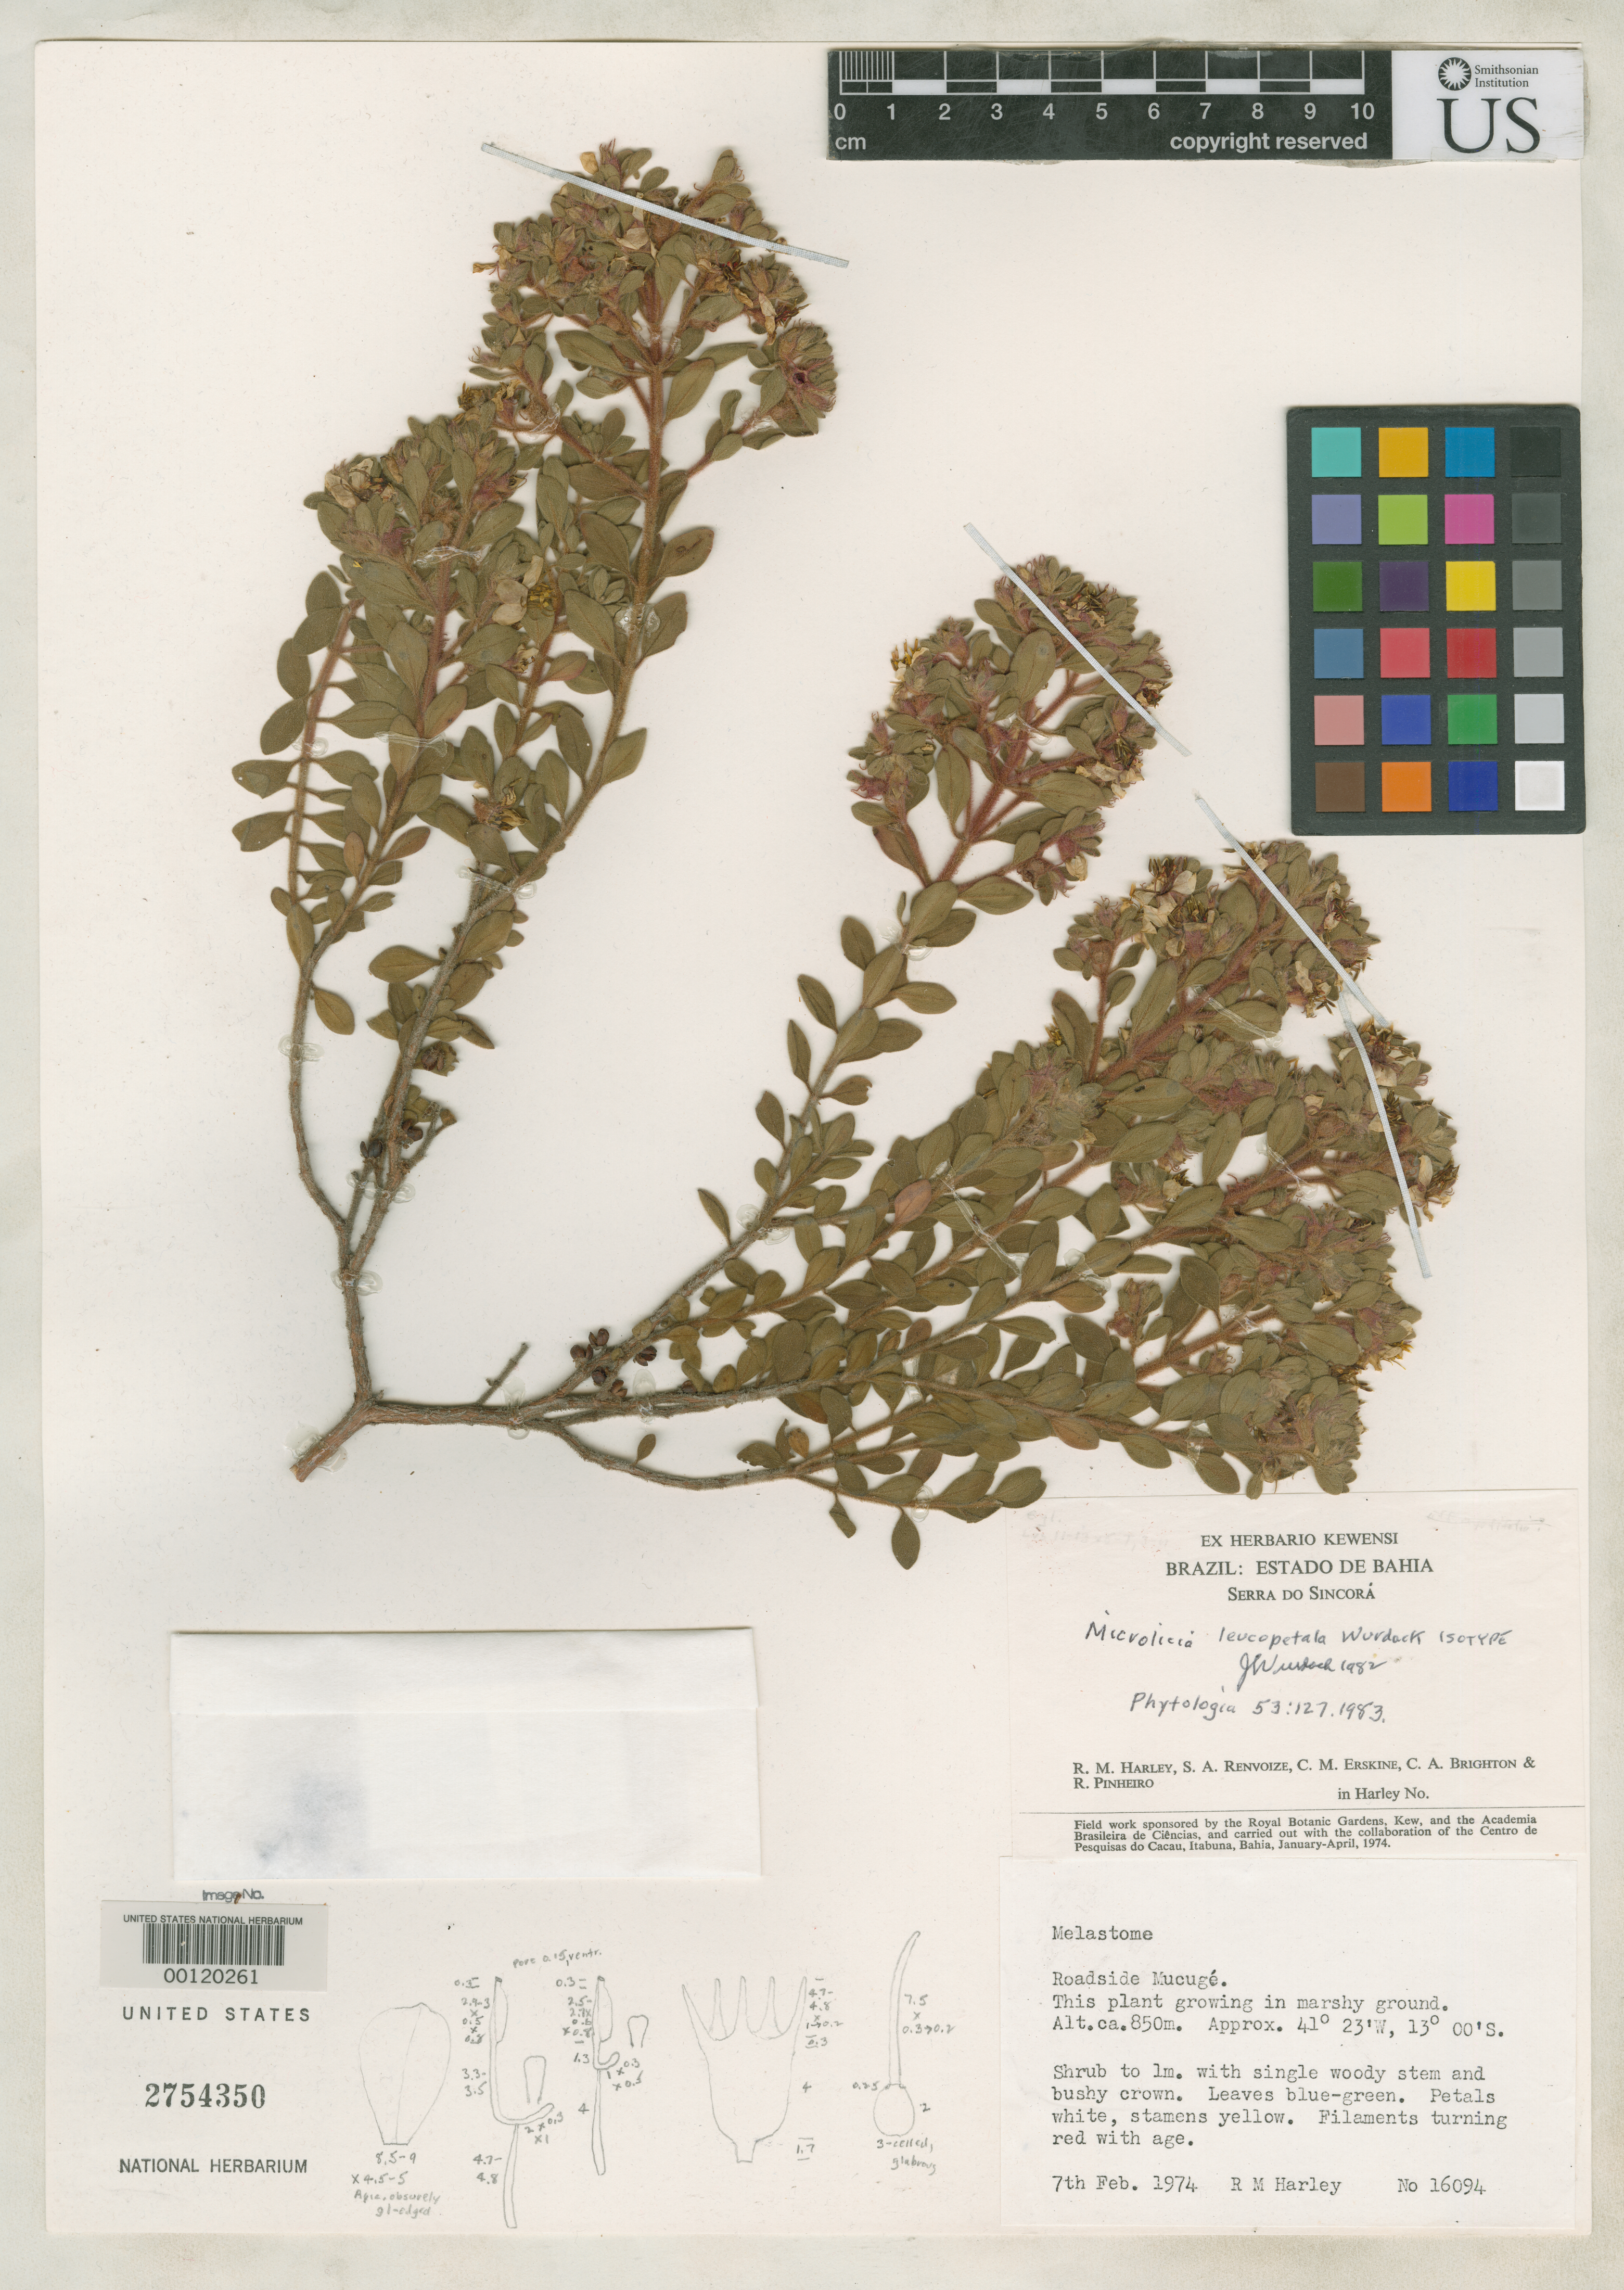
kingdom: Plantae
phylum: Tracheophyta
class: Magnoliopsida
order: Myrtales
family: Melastomataceae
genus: Microlicia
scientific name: Microlicia leucopetala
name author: Wurdack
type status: Isotype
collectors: R. M. Harley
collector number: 16094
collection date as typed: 07 Feb 1974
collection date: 1974-02-07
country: Brazil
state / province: Bahia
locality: Serra do Sincora.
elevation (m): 850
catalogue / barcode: US 2754350